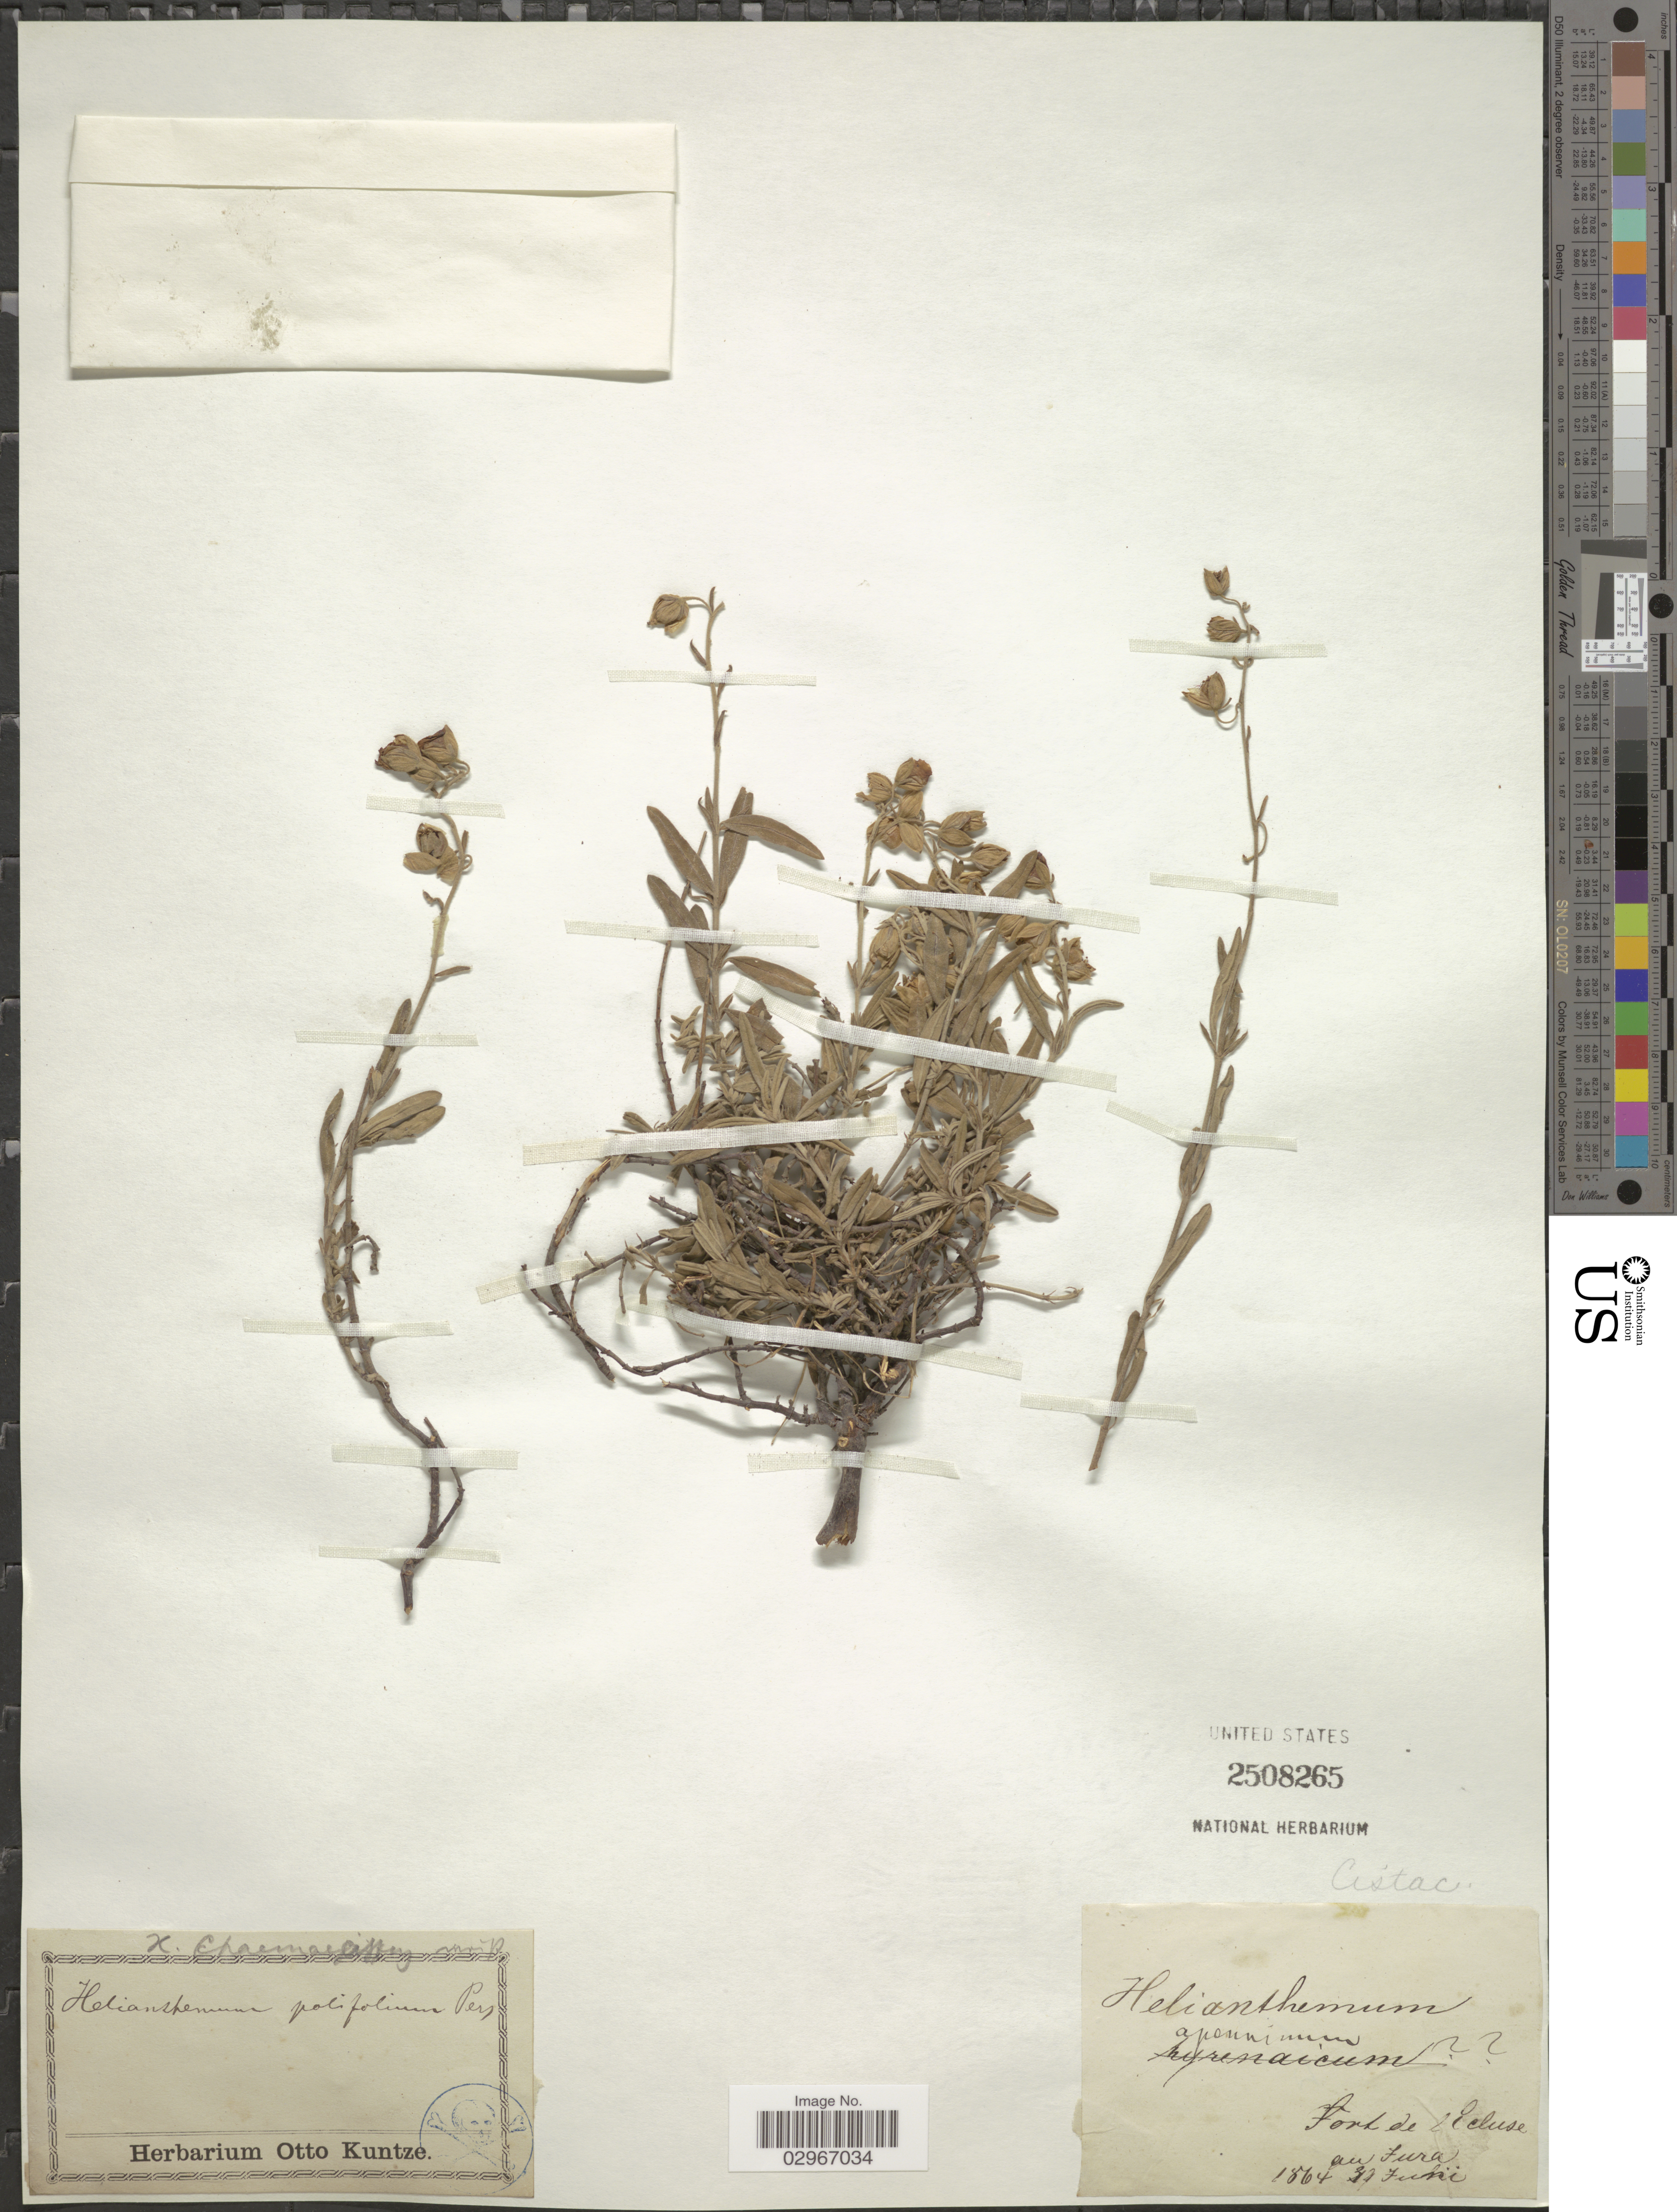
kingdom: Plantae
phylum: Tracheophyta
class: Magnoliopsida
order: Malvales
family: Cistaceae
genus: Helianthemum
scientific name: Helianthemum chamaecistus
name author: Mill.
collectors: ex herb. Otto Kuntze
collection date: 1864-06-03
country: France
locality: Fort de l'Ecluse [interpreted] au Jura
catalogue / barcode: US 2508265